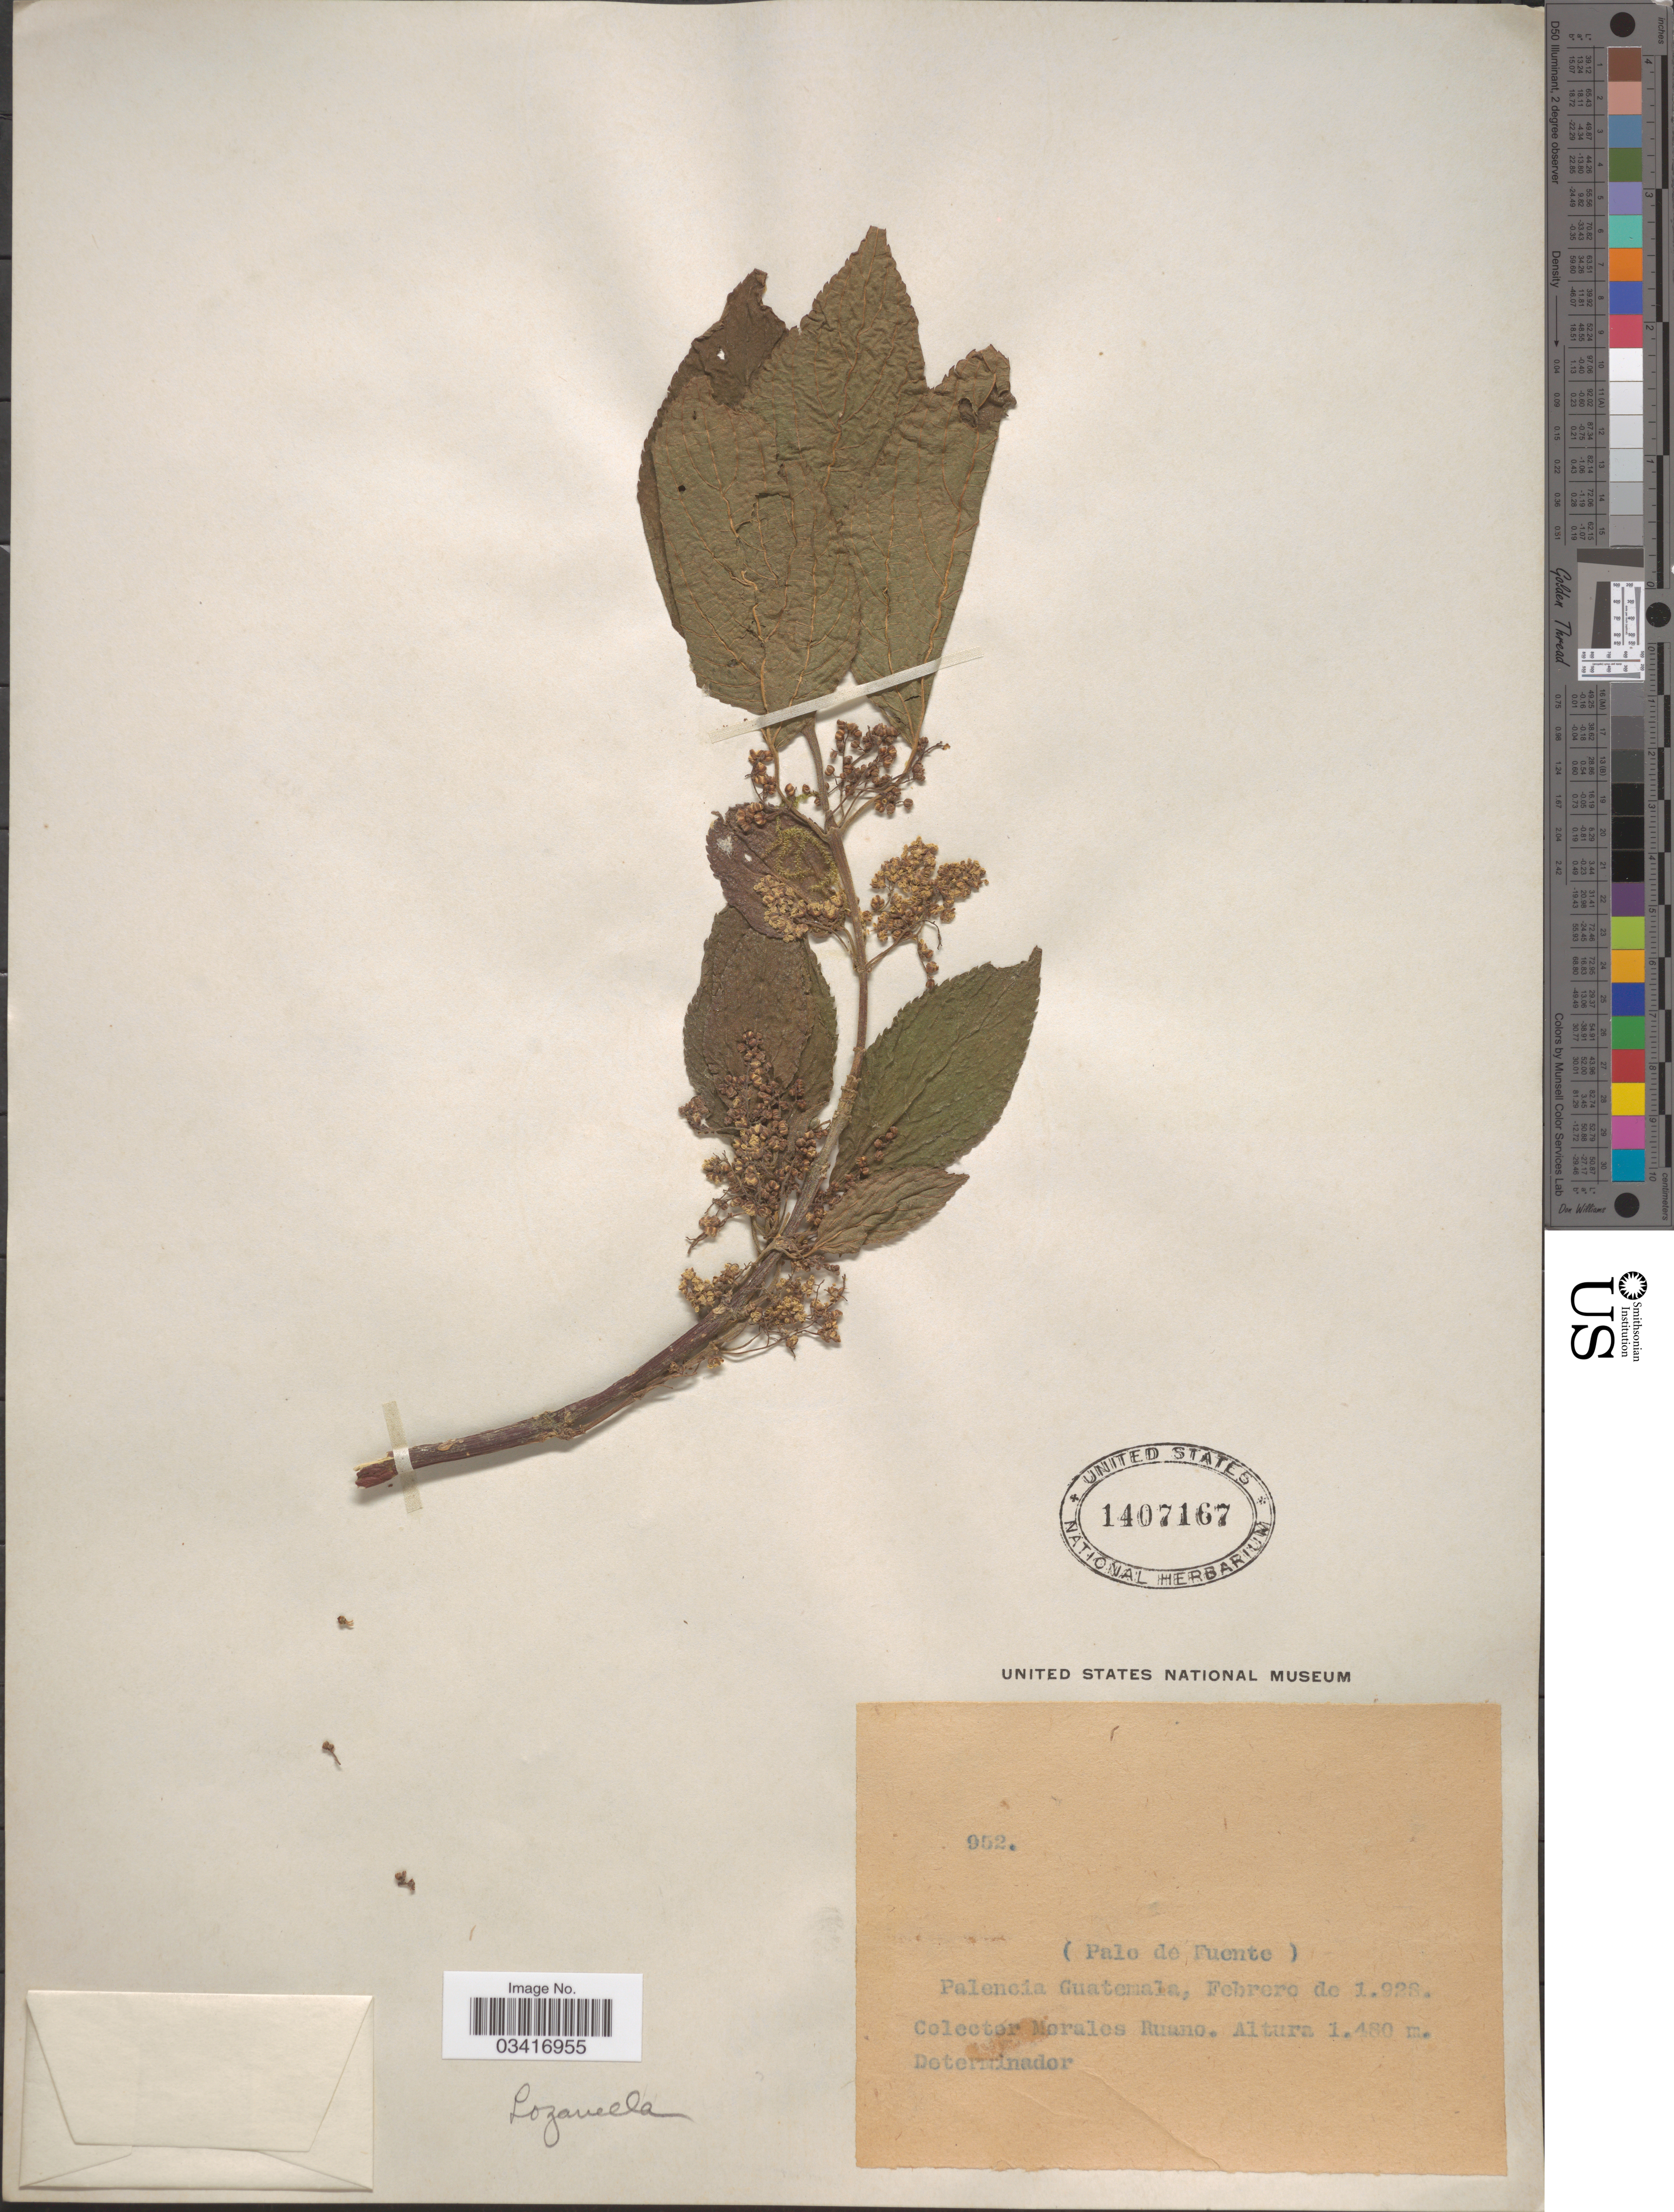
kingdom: Plantae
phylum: Tracheophyta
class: Magnoliopsida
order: Rosales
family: Cannabaceae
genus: Lozanella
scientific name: Lozanella enantiophylla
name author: (Donn. Sm.) Killip & C.V. Morton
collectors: M. Ruano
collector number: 952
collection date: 1928-02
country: Guatemala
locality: Palencia Guatemala.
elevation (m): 1480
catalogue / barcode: US 1407167